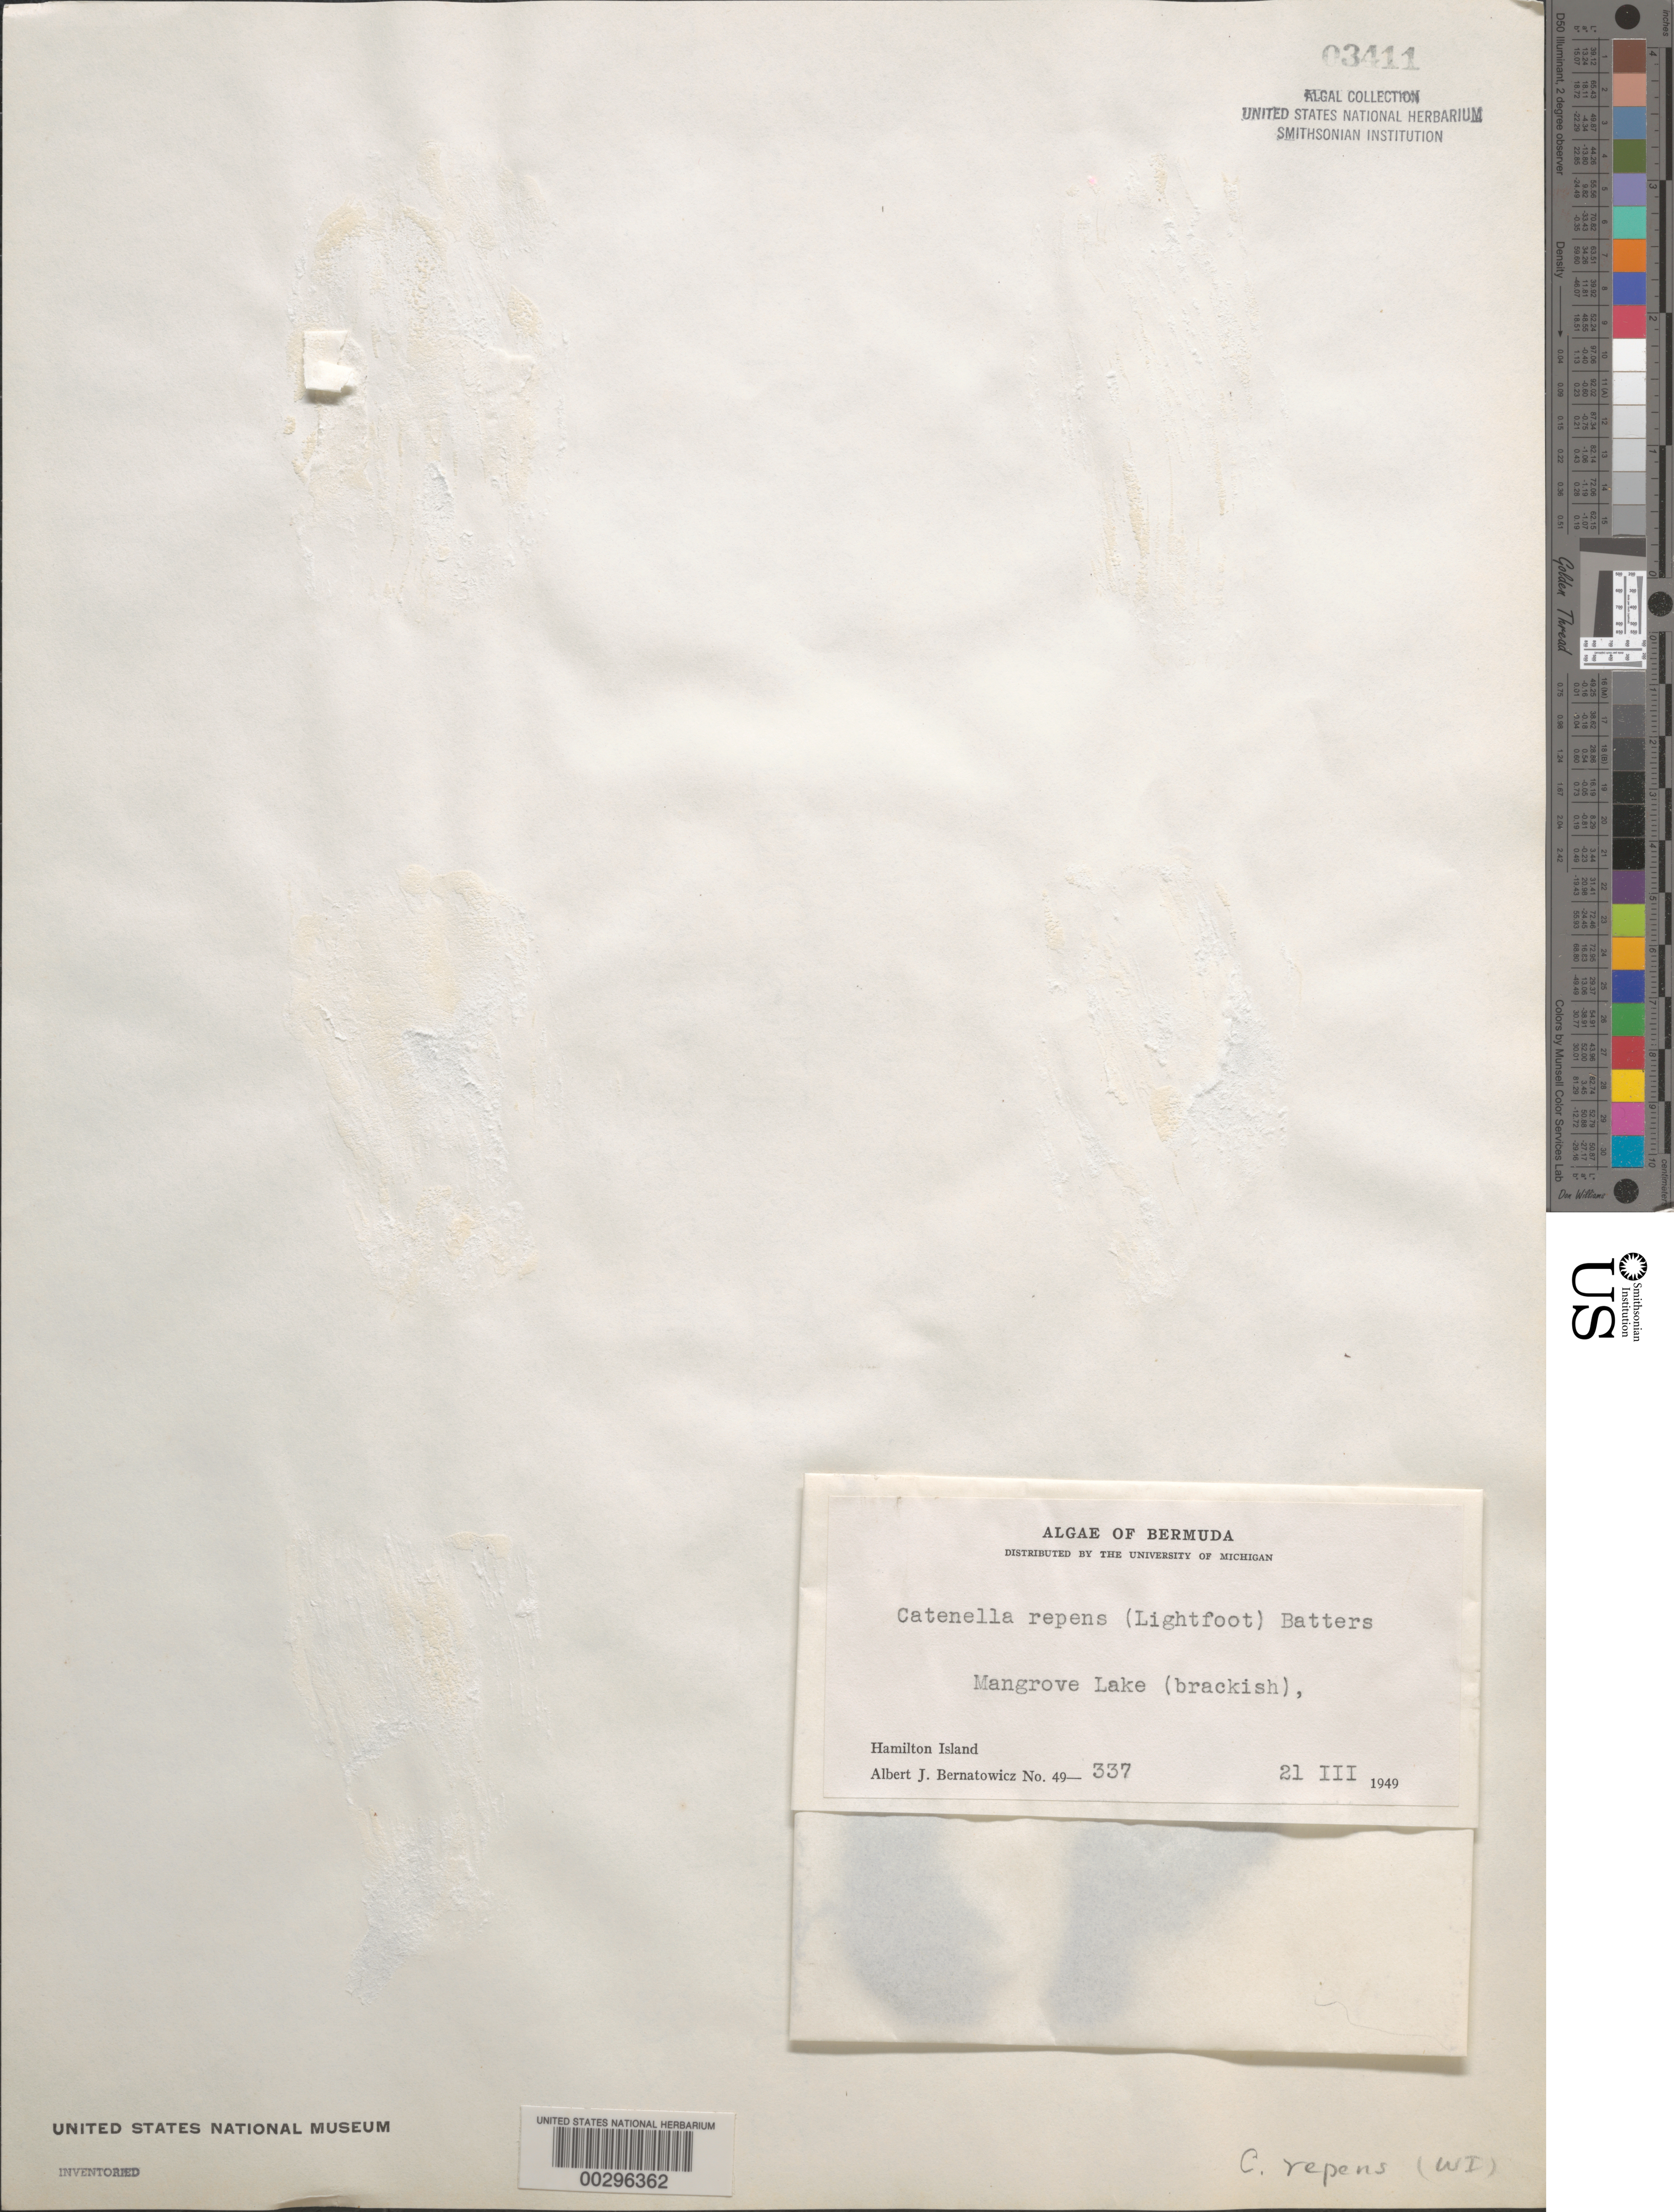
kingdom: Plantae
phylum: Rhodophyta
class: Florideophyceae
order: Gigartinales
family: Caulacanthaceae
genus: Catenella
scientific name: Catenella caespitosa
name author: (With.) L.M. Irvine in Parke & P.S. Dixon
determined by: Algae name updating Project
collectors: A. Bernatowicz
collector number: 49-337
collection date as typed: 21 III 1949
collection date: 1949-03-21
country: Bermuda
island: Bermuda Island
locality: Mangrove Lake, Hamilton I.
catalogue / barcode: US 3411